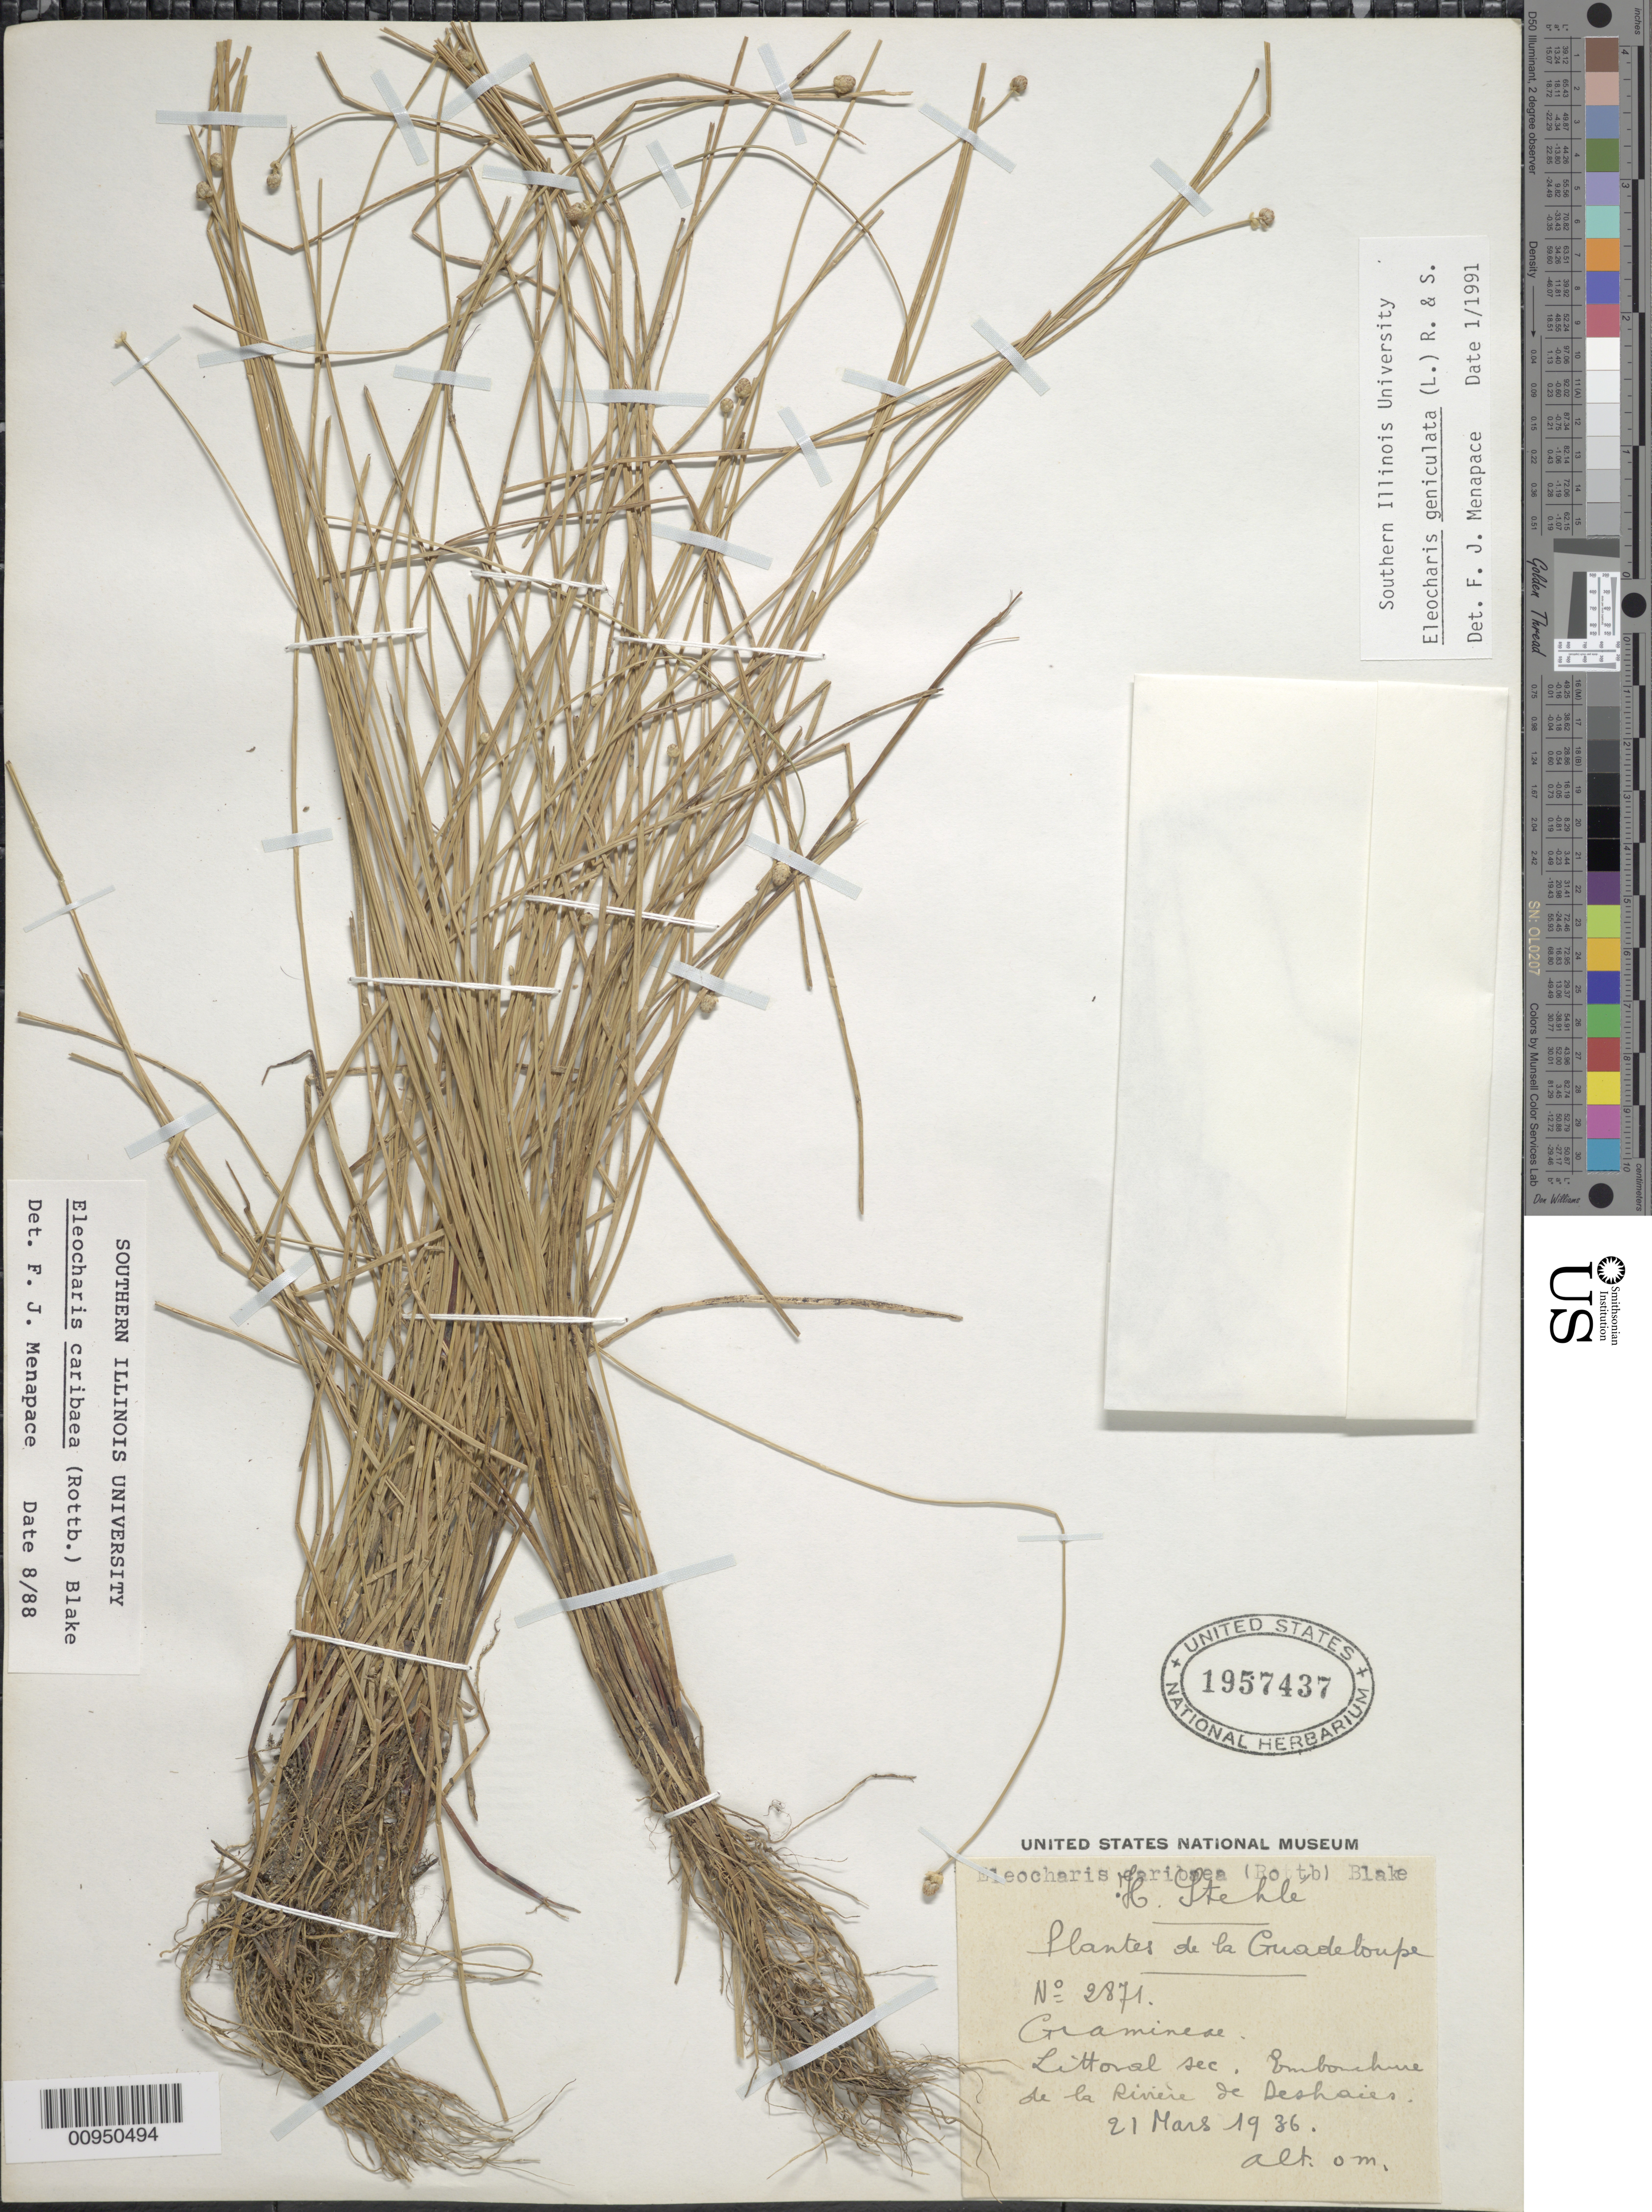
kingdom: Plantae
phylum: Tracheophyta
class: Liliopsida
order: Poales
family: Cyperaceae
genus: Eleocharis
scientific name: Eleocharis geniculata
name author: (L.) Roem. & Schult.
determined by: Menapace, F. J.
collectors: H. Stehlé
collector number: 2871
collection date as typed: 21 Mar 1936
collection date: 1936-03-21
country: Guadeloupe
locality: Embouchure de la Rivière de Deshaies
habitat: Littoral sec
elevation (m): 0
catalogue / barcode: US 1957437